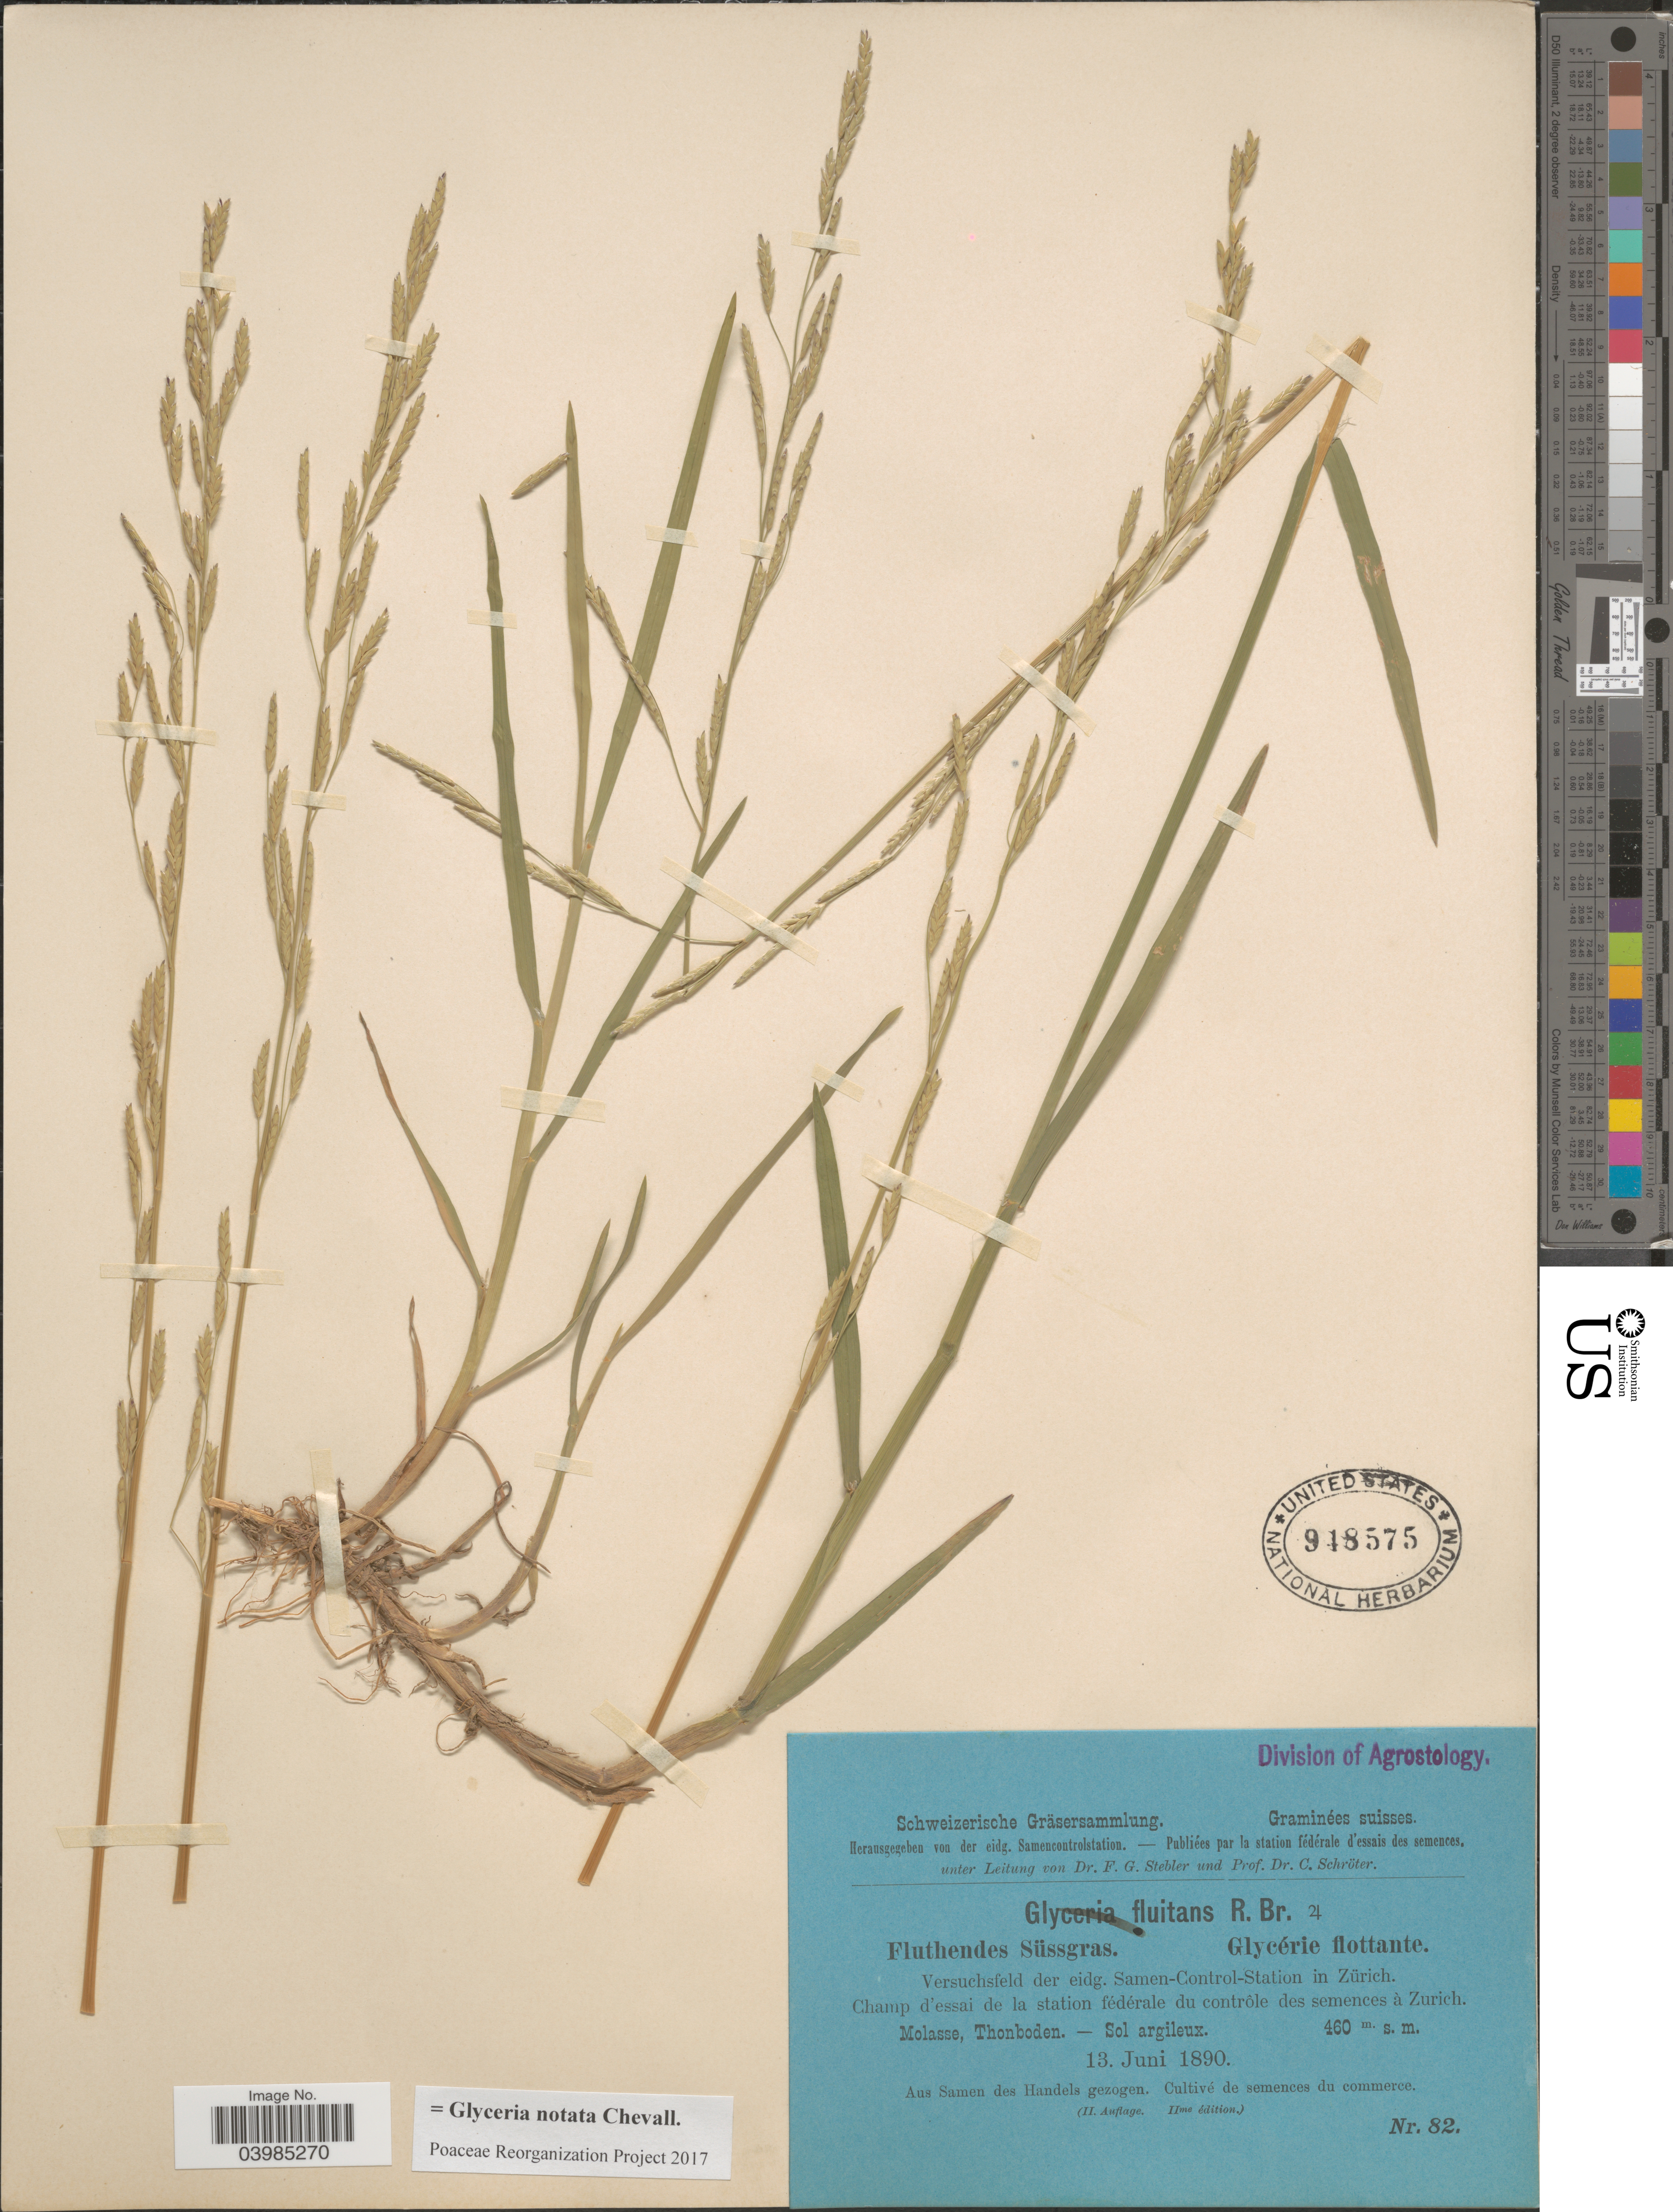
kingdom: Plantae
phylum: Tracheophyta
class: Liliopsida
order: Poales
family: Poaceae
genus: Glyceria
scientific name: Glyceria notata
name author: Chevall.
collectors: Stebler, F.G. & Schröter, C.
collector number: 82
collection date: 1890-06-13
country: Switzerland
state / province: Zurich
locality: Versuchsfeld der eidg. Samen-Control-Station in Zürich. Champ d'essai de la station fédérale du contrôle des semences à Zurich. Molasse, Thonboden. - Sol argileux.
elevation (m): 460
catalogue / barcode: US 948575